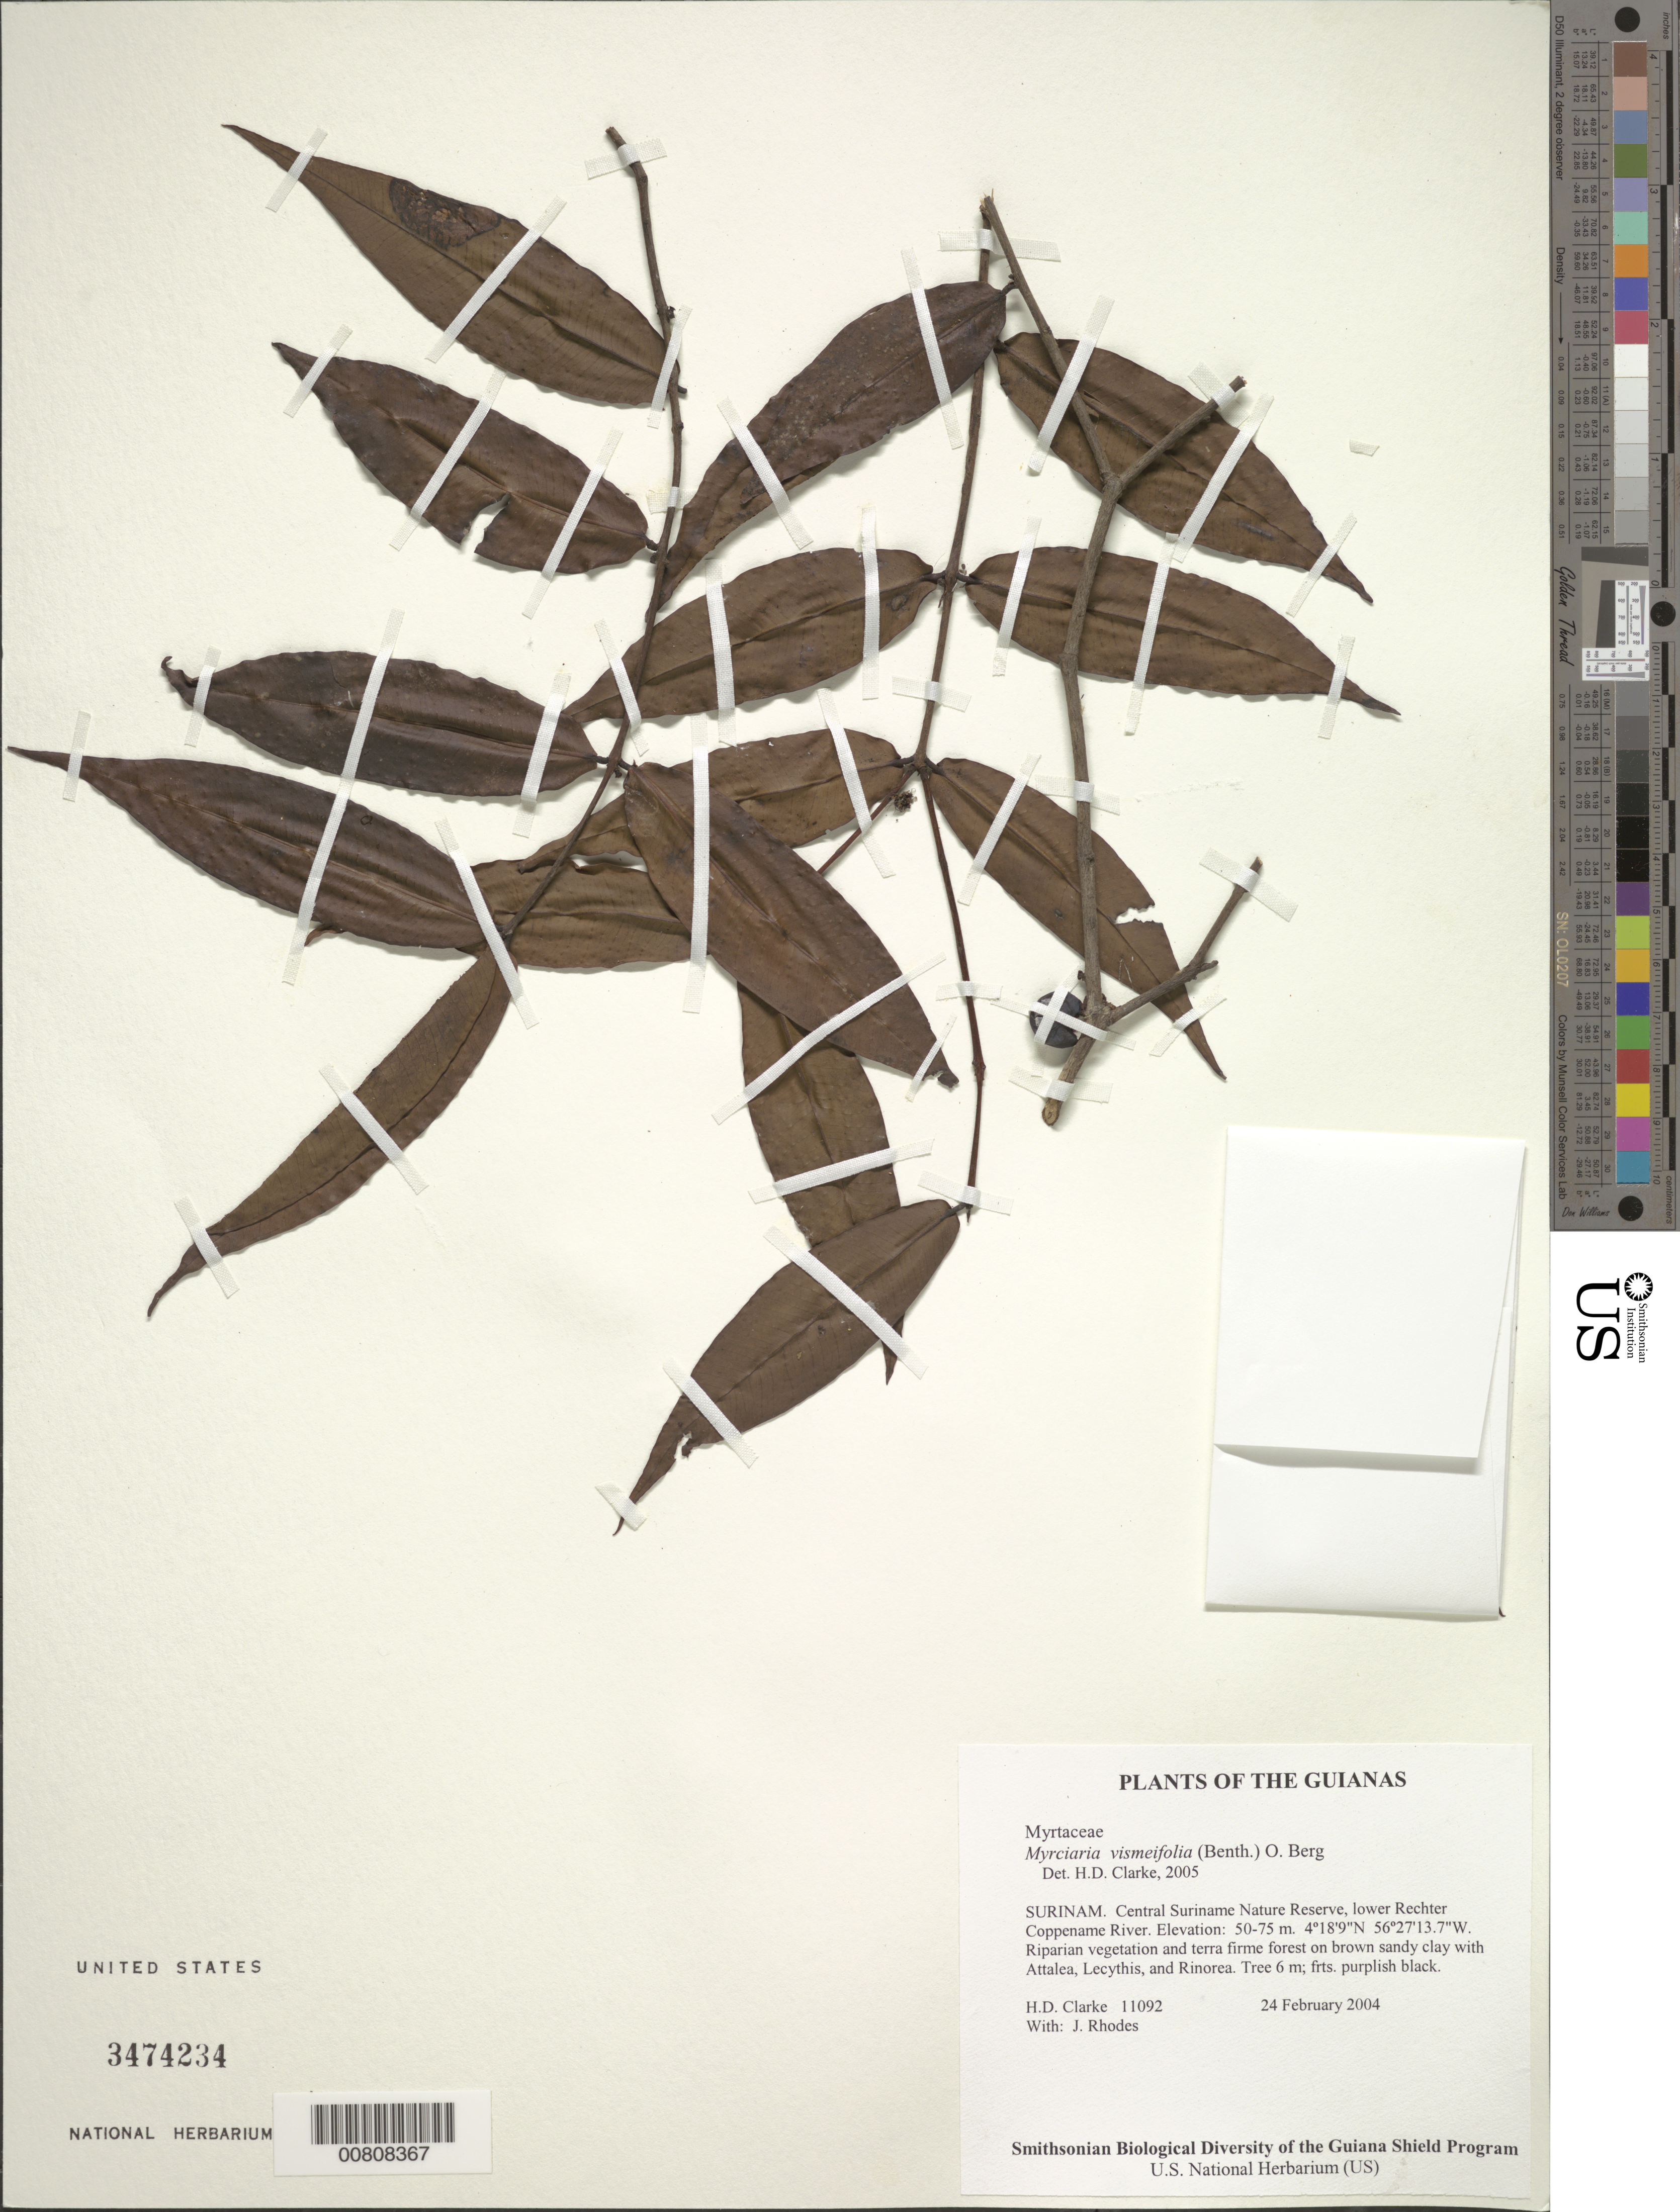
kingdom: Plantae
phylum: Tracheophyta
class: Magnoliopsida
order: Myrtales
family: Myrtaceae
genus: Myrciaria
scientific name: Myrciaria vismiifolia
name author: (Benth.) O. Berg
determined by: Clarke, H. D., University of North Carolina (Asheville)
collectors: H. D. Clarke & J. Rhodes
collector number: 11092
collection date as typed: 24 February 2004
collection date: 2004-02-24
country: Suriname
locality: Central Suriname Nature Reserve, lower Rechter Coppename River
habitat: Riparian vegetation and terra firme forest on brown sandy clay with Attalea, Lecythis, and Rinorea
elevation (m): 50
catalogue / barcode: US 3474234